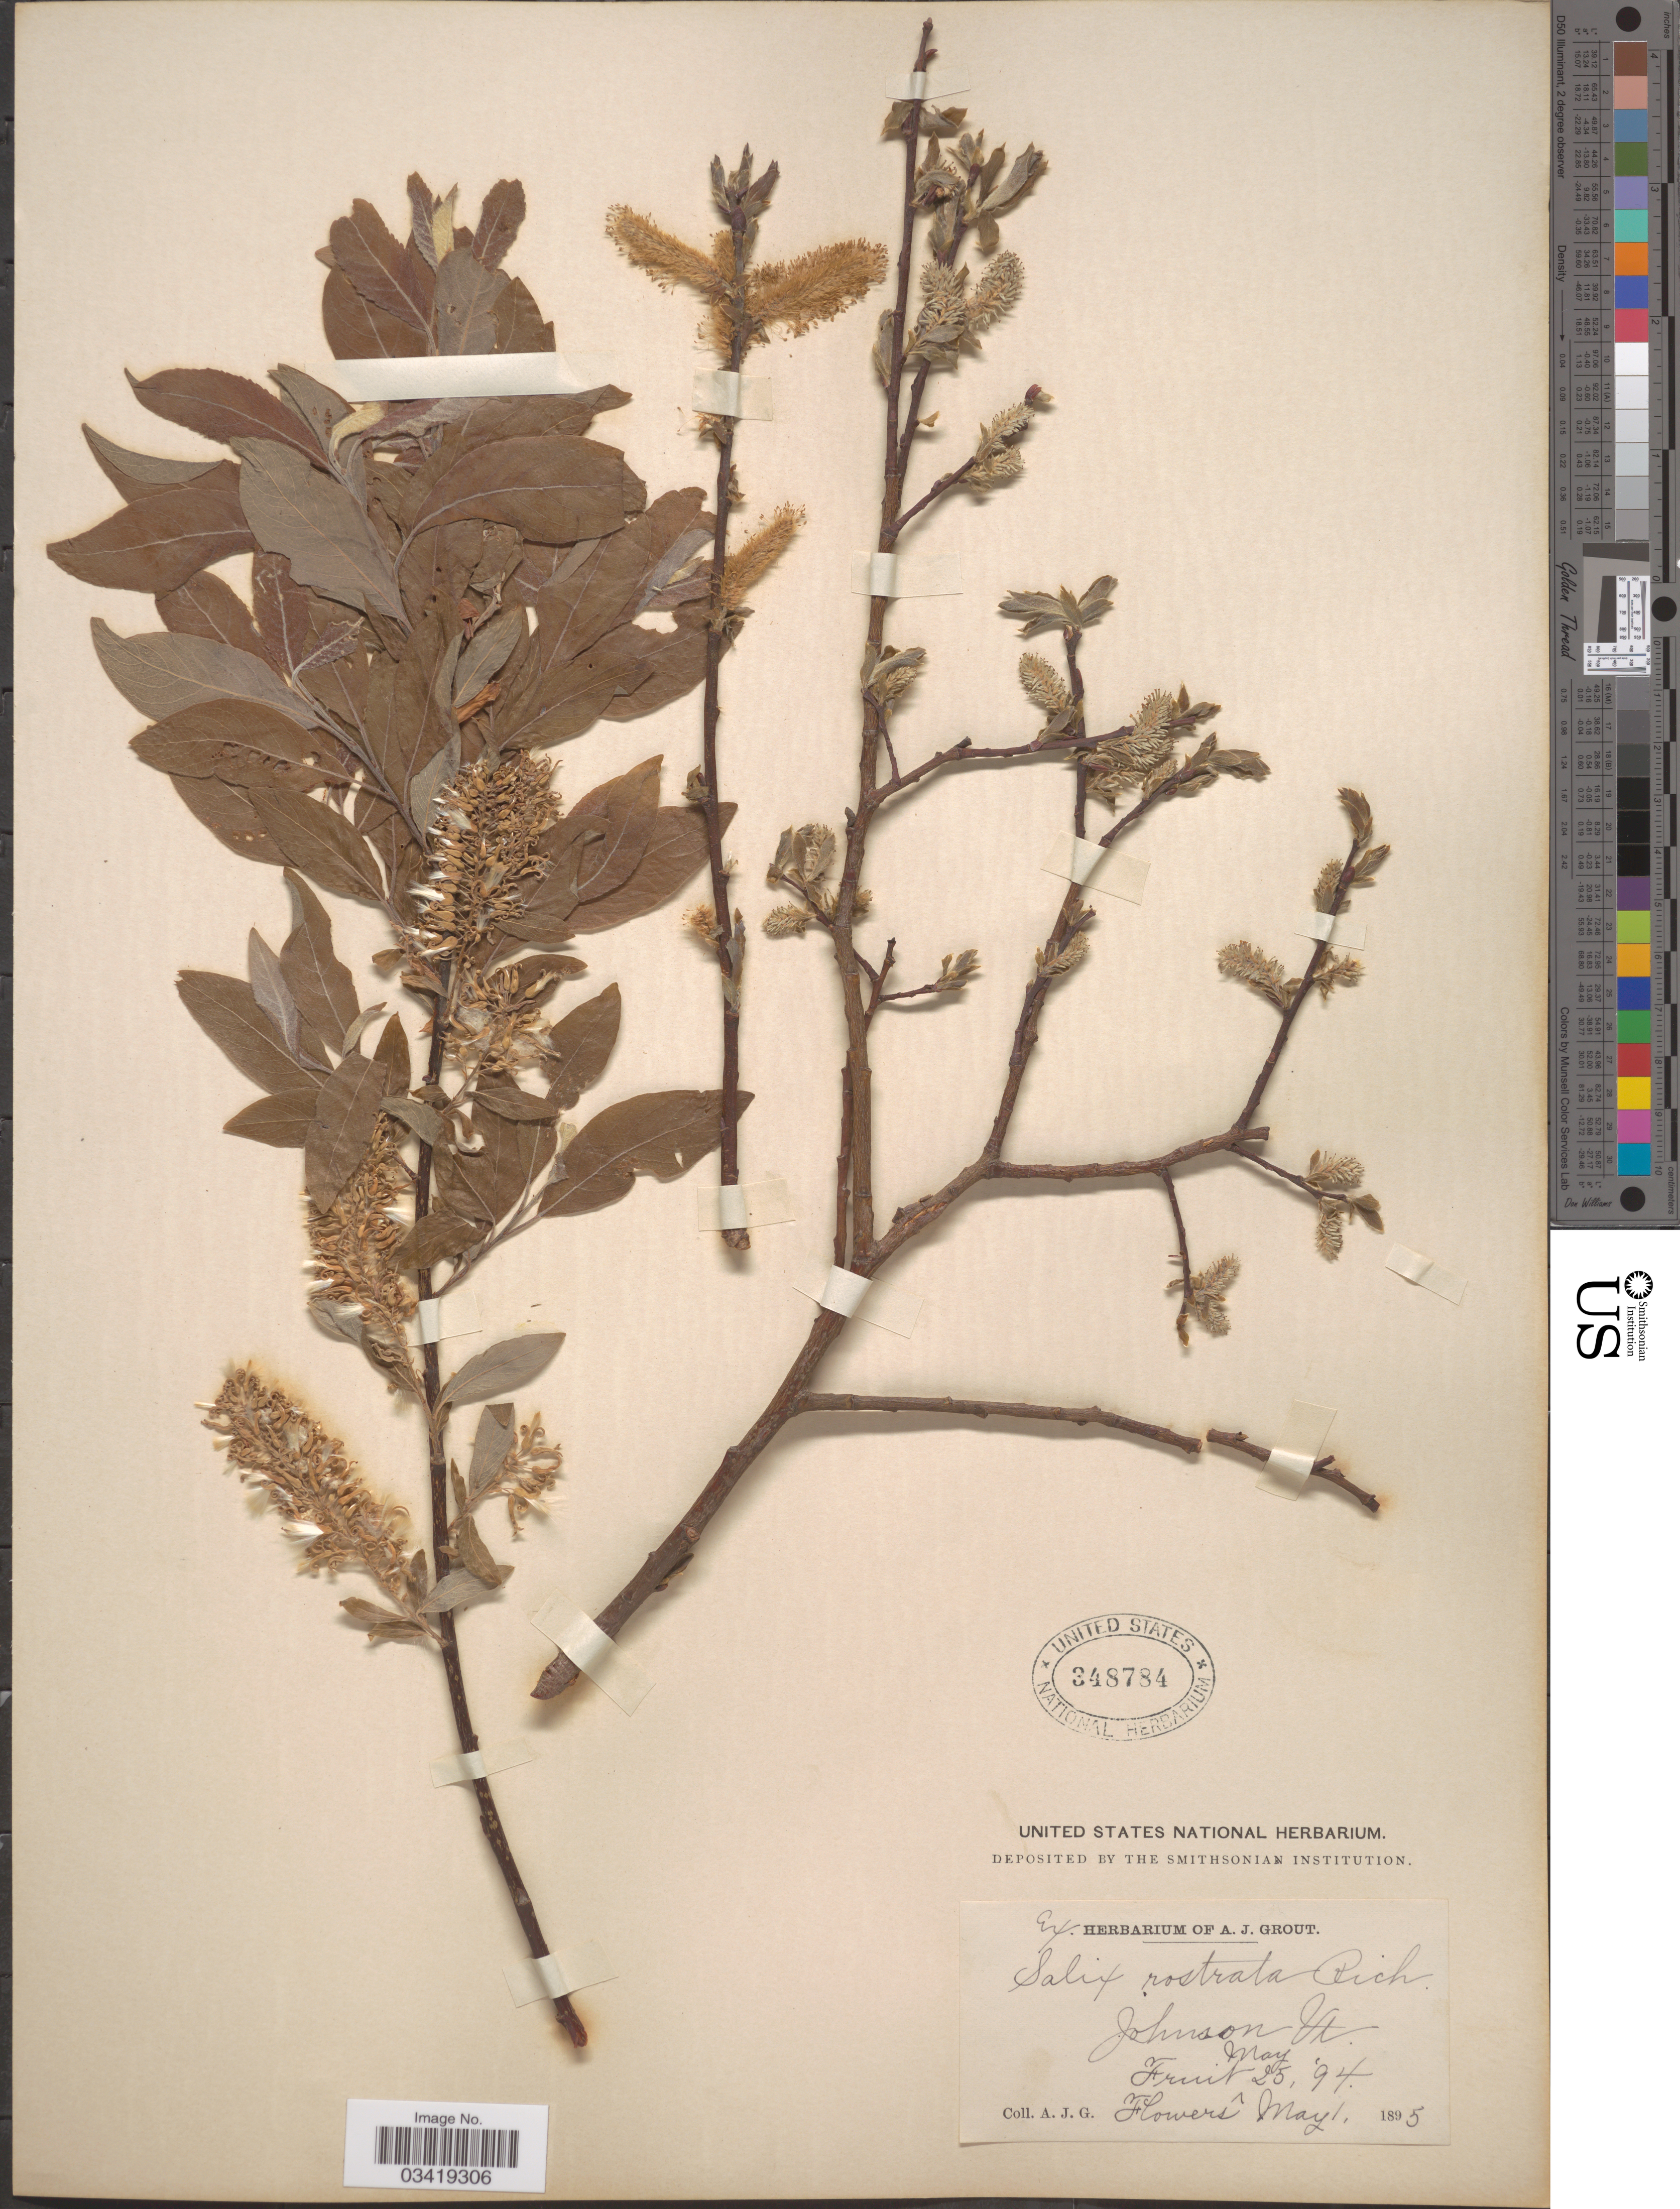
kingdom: Plantae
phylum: Tracheophyta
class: Magnoliopsida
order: Malpighiales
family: Salicaceae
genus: Salix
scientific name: Salix bebbiana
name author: Sarg.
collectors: A. J. Grout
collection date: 1894-05-25/1895-05-01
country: United States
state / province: Vermont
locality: Johnson.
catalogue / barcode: US 348784